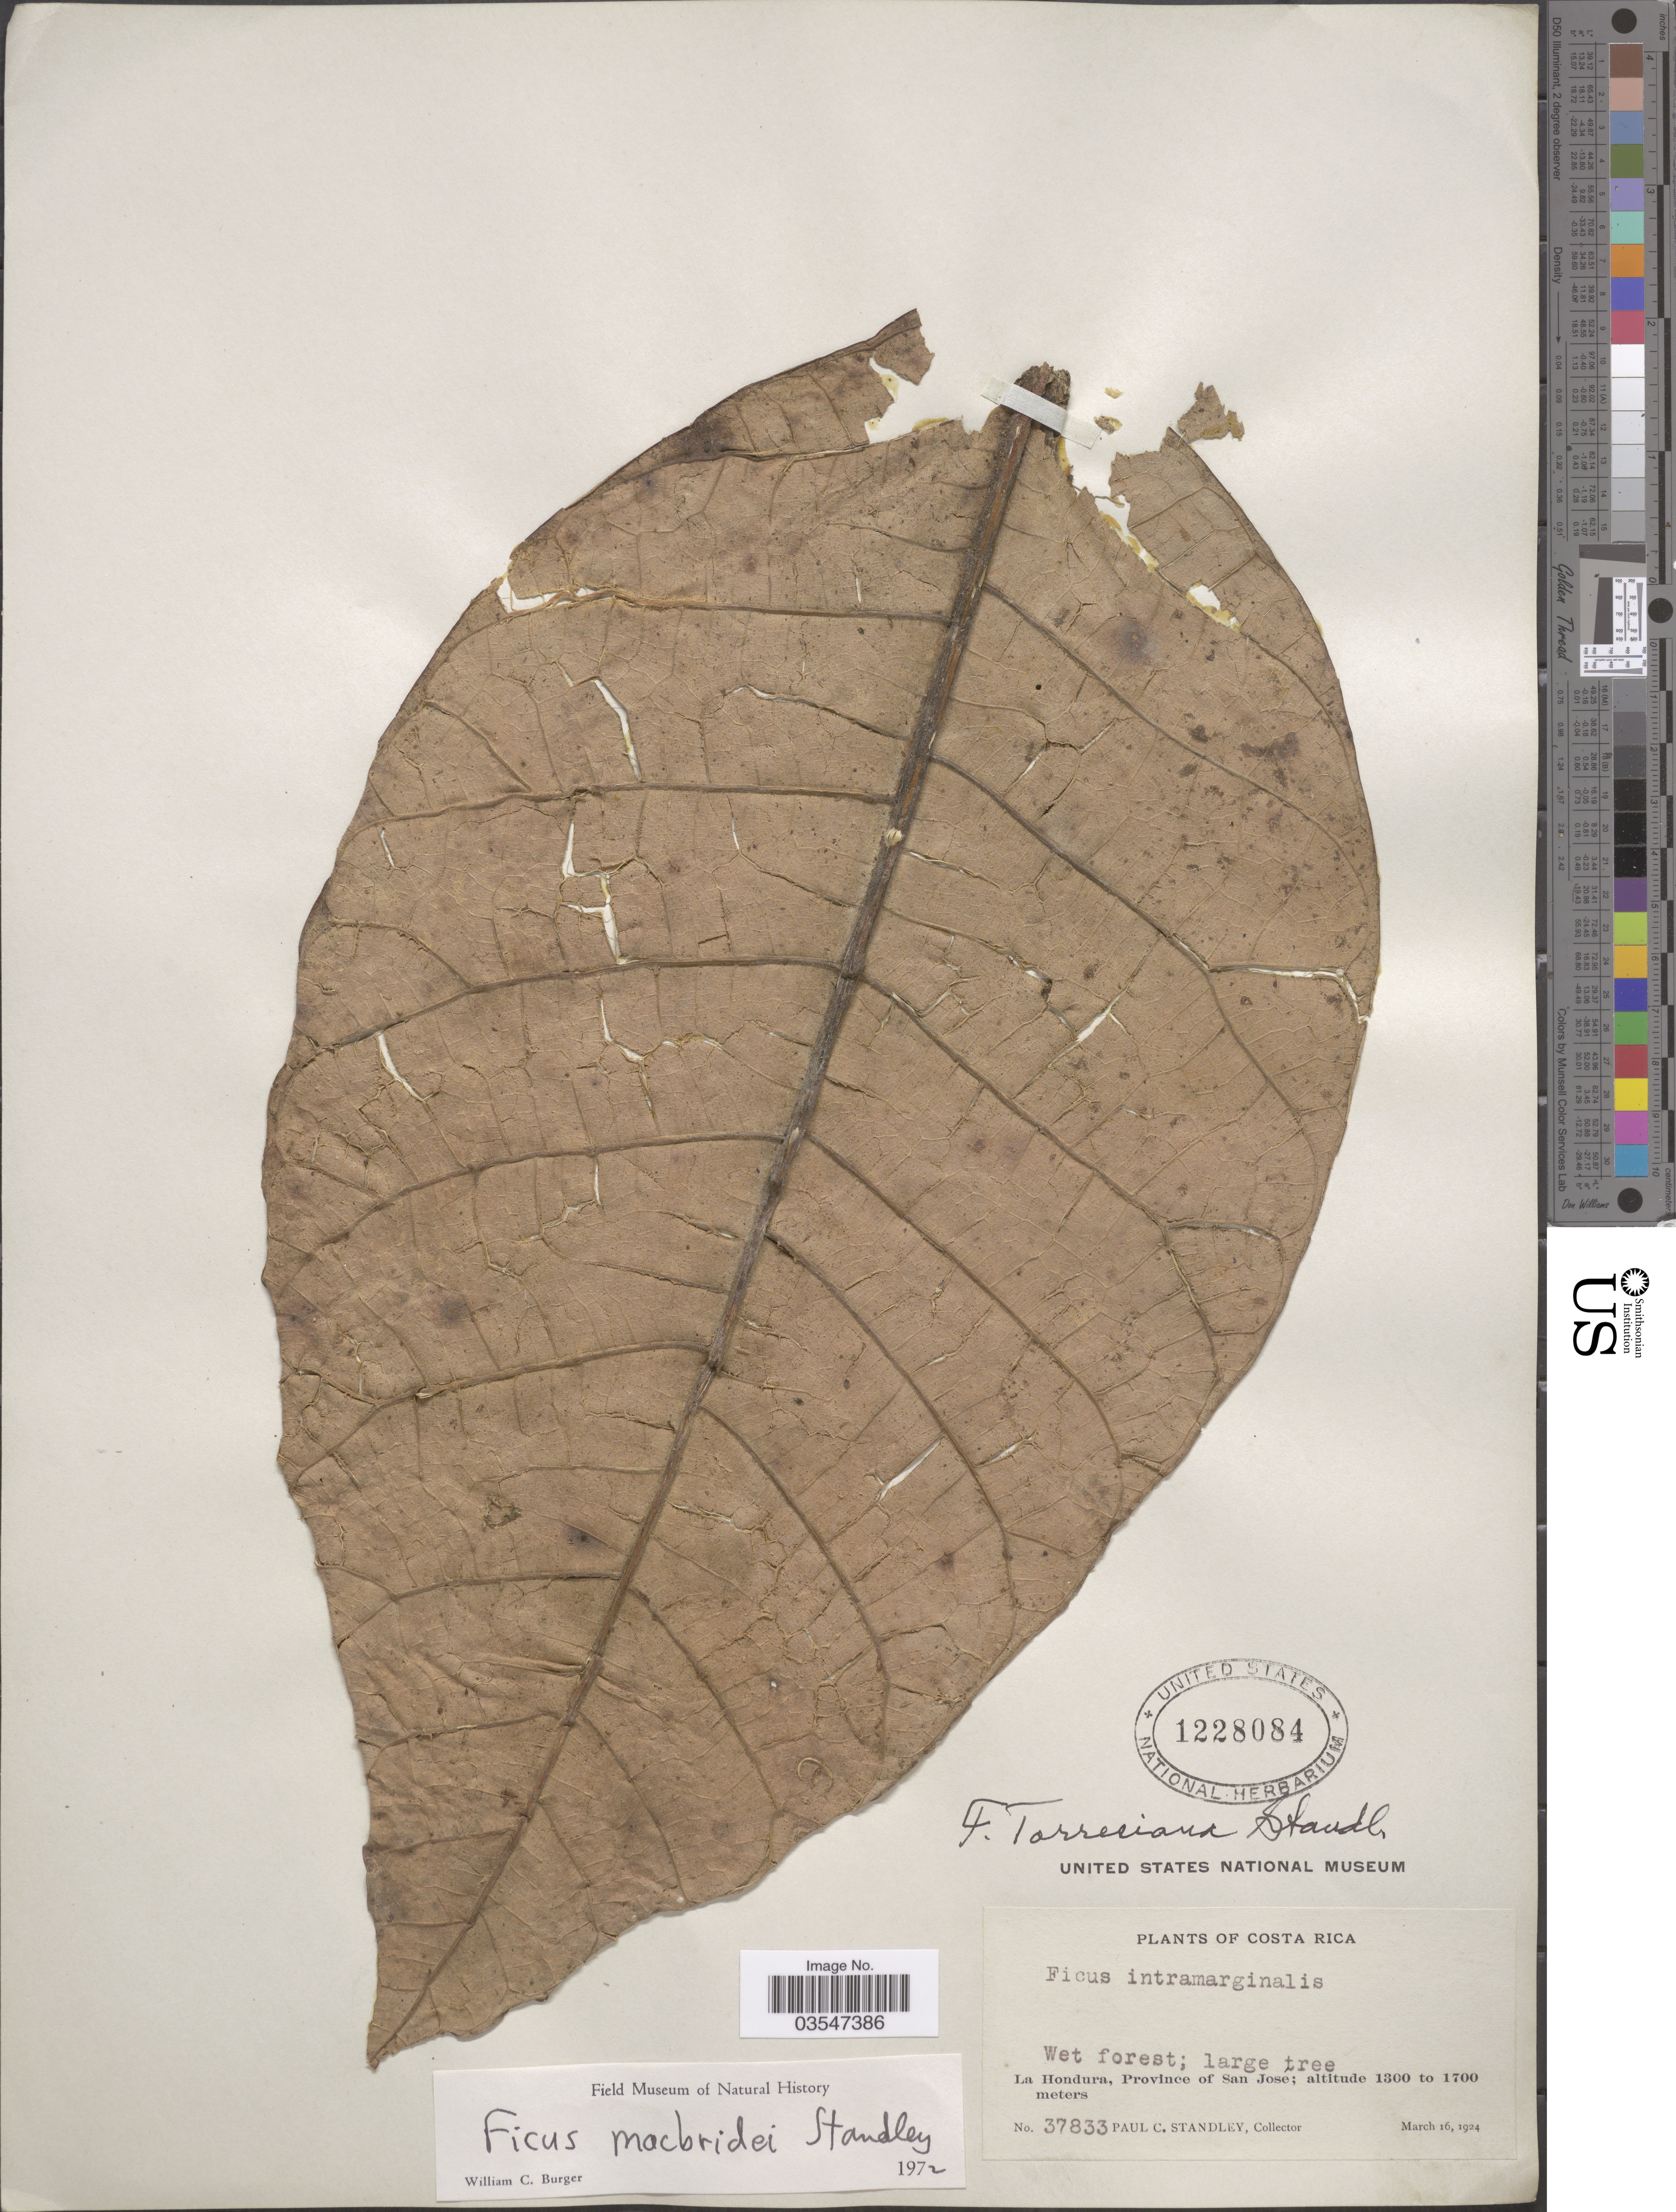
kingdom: Plantae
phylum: Tracheophyta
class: Magnoliopsida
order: Rosales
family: Moraceae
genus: Ficus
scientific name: Ficus macbridei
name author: Standl.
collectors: P. C. Standley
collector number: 37833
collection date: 1924-03-16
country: Costa Rica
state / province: San José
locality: La Hondura, Province of San José.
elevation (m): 1300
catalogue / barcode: US 1228084